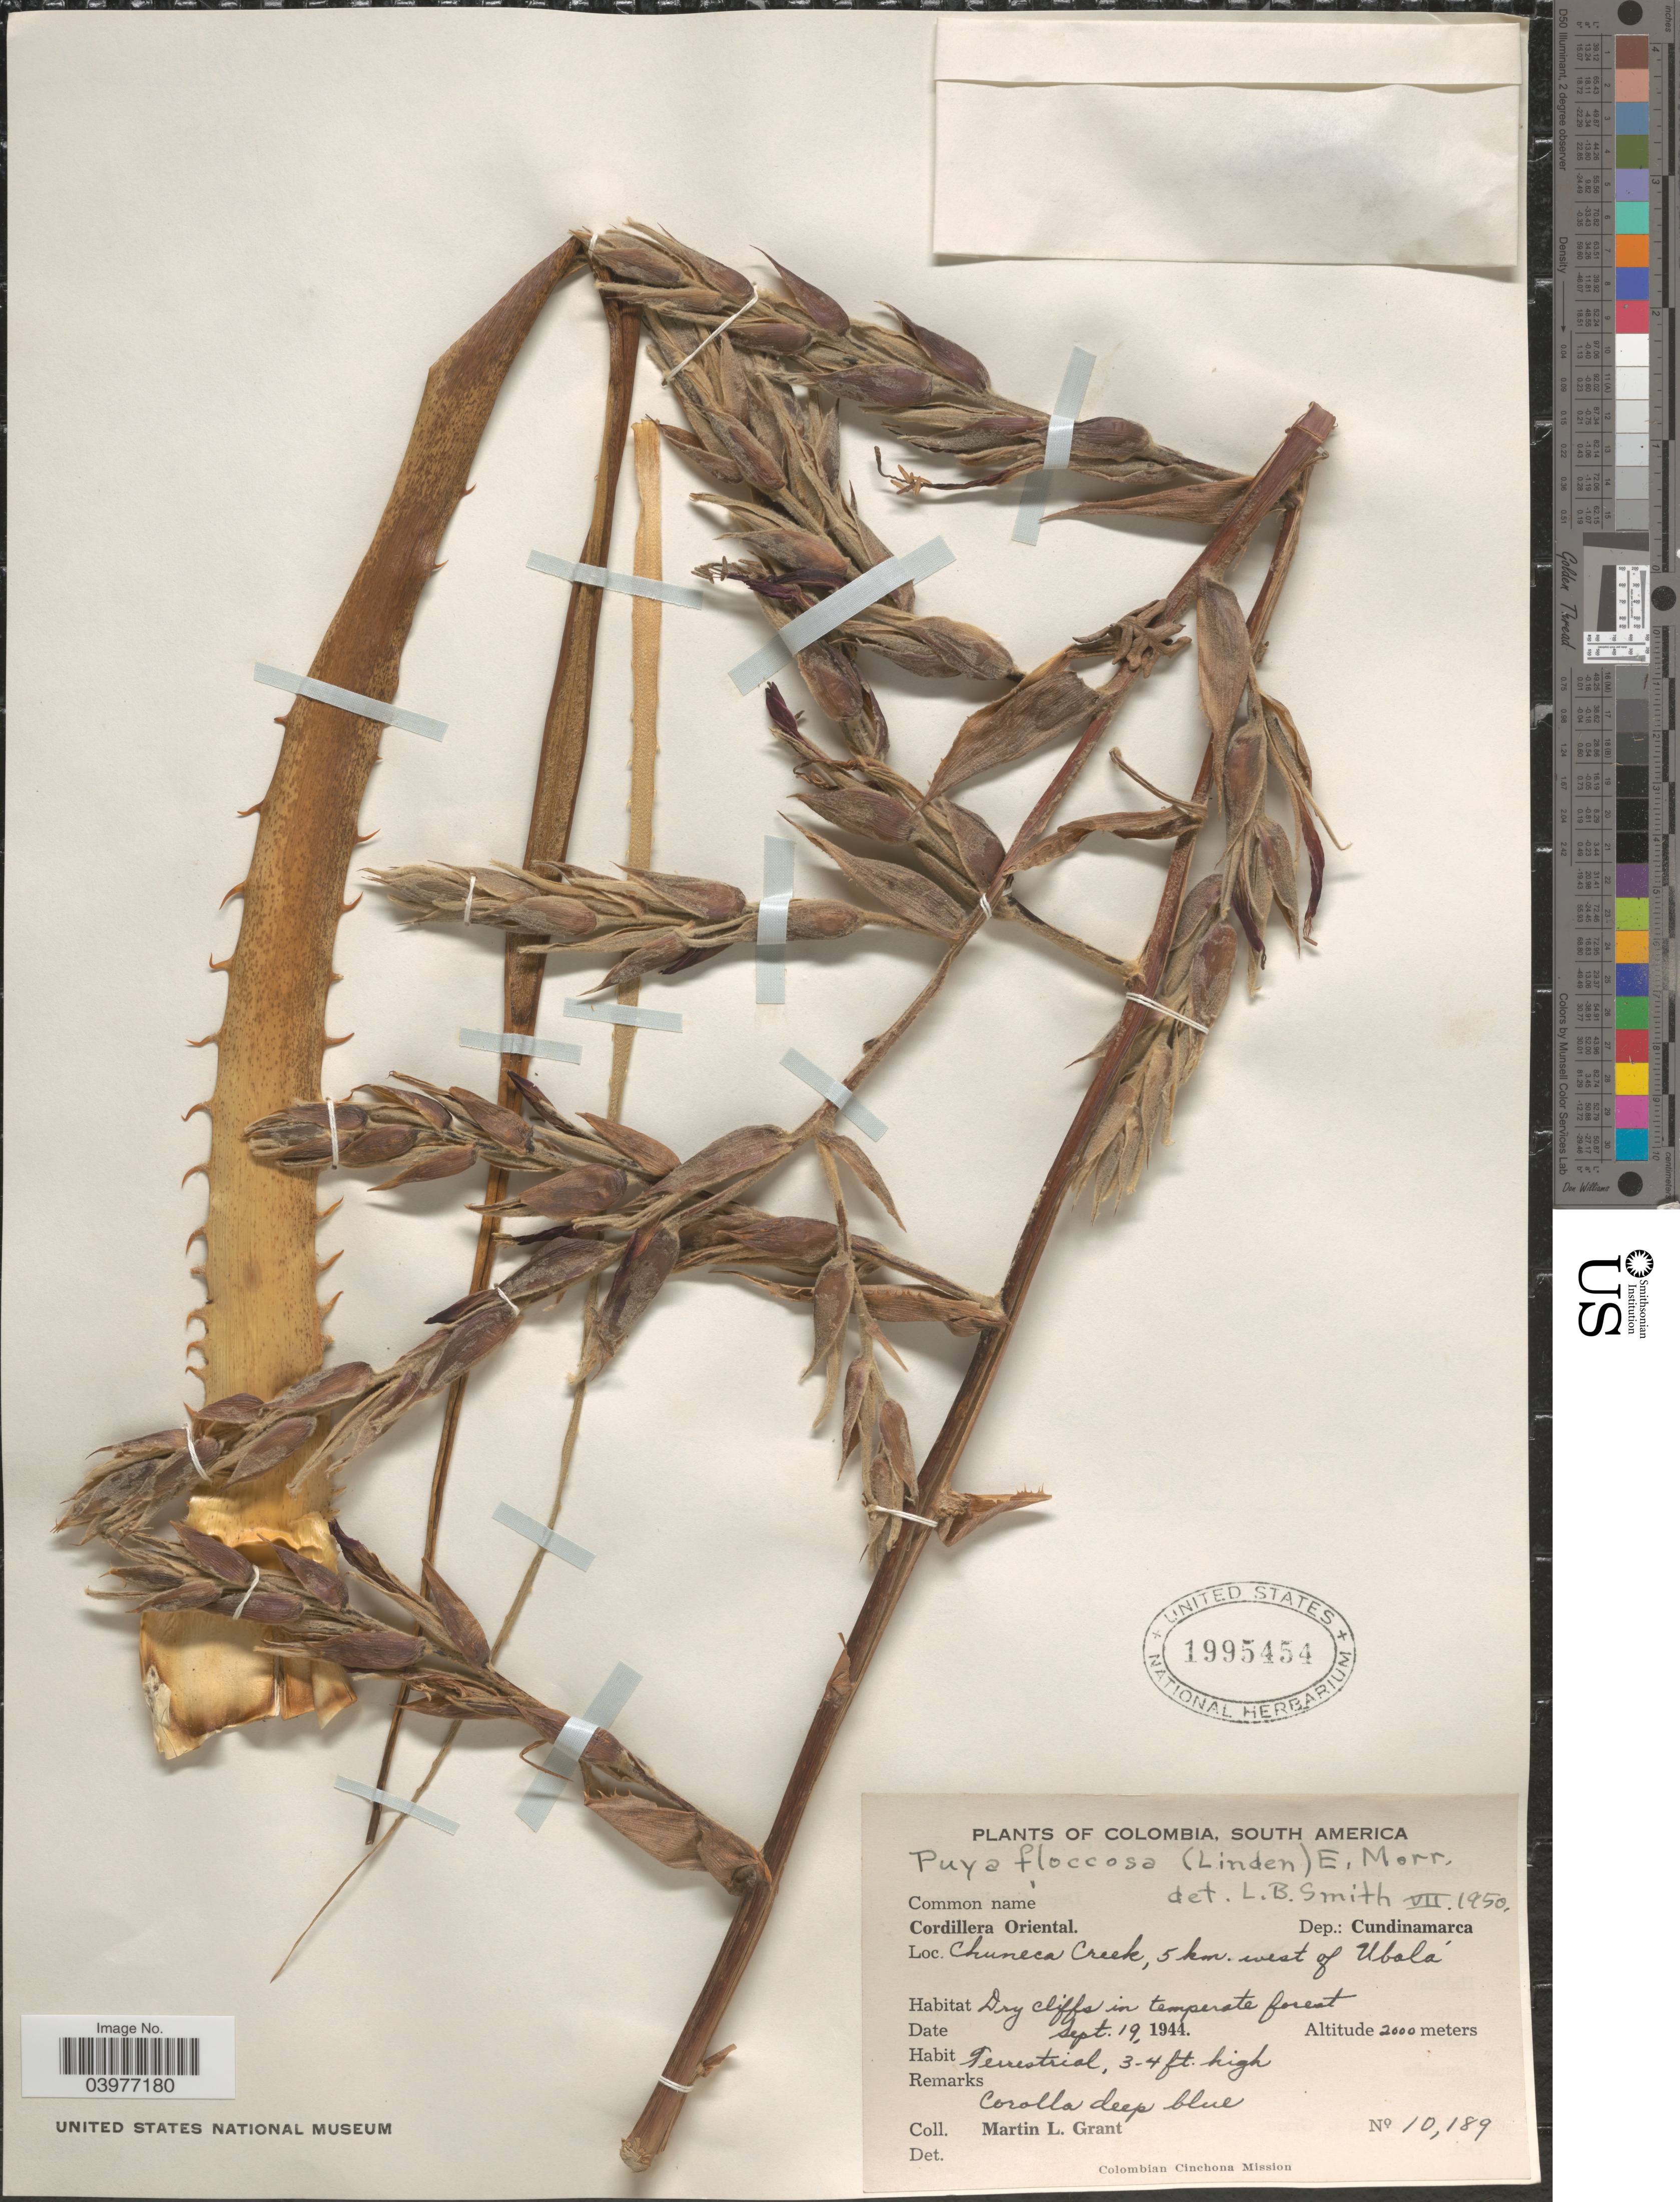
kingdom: Plantae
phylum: Tracheophyta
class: Liliopsida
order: Poales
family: Bromeliaceae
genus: Puya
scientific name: Puya floccosa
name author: (Linden) É. Morren ex Mez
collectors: M. L. Grant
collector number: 10189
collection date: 1944-09-19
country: Colombia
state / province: Cundinamarca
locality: Cordillera Oriental. Dep.: Cundinamarca. Chuneca Creek, 5 km. west of Ubalá.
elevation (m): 2000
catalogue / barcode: US 1995454